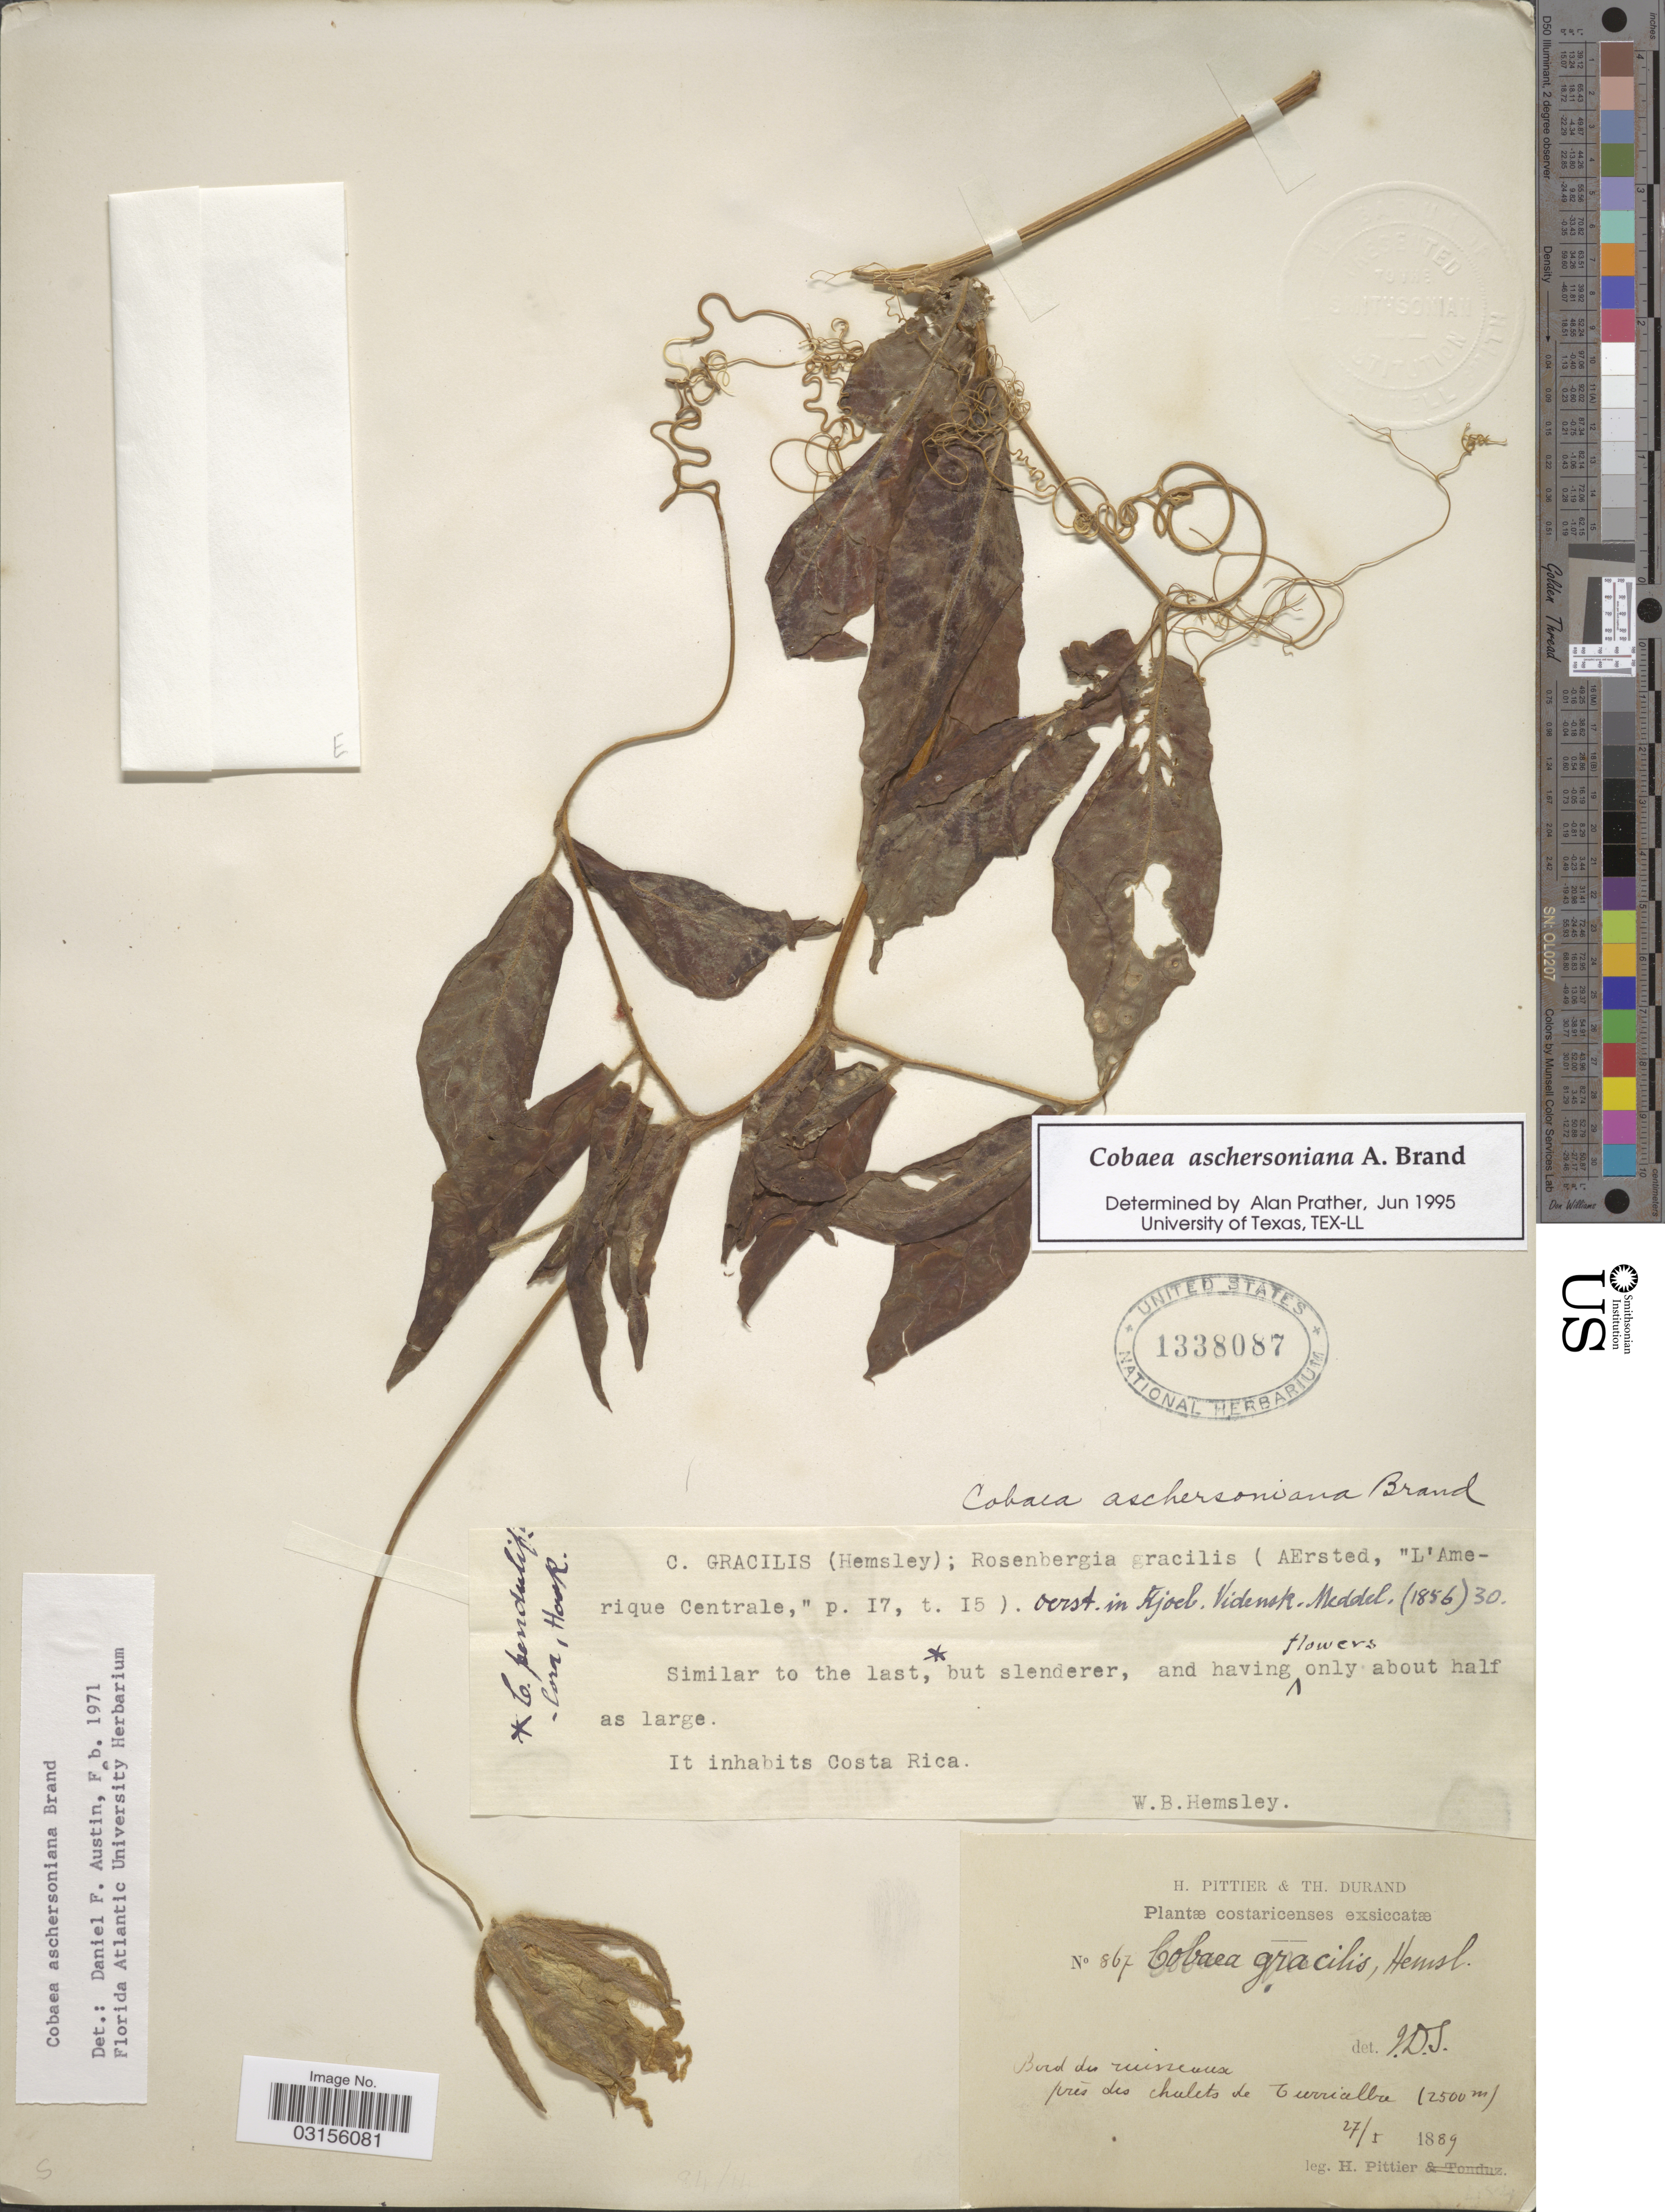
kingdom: Plantae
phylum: Tracheophyta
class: Magnoliopsida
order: Ericales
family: Polemoniaceae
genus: Cobaea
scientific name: Cobaea aschersoniana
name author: Brand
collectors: H. F. Pittier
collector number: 867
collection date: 1889-05-27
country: Costa Rica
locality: Bords du ruisseaux prés des chalets de Turrialba.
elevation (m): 2500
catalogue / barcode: US 1338087